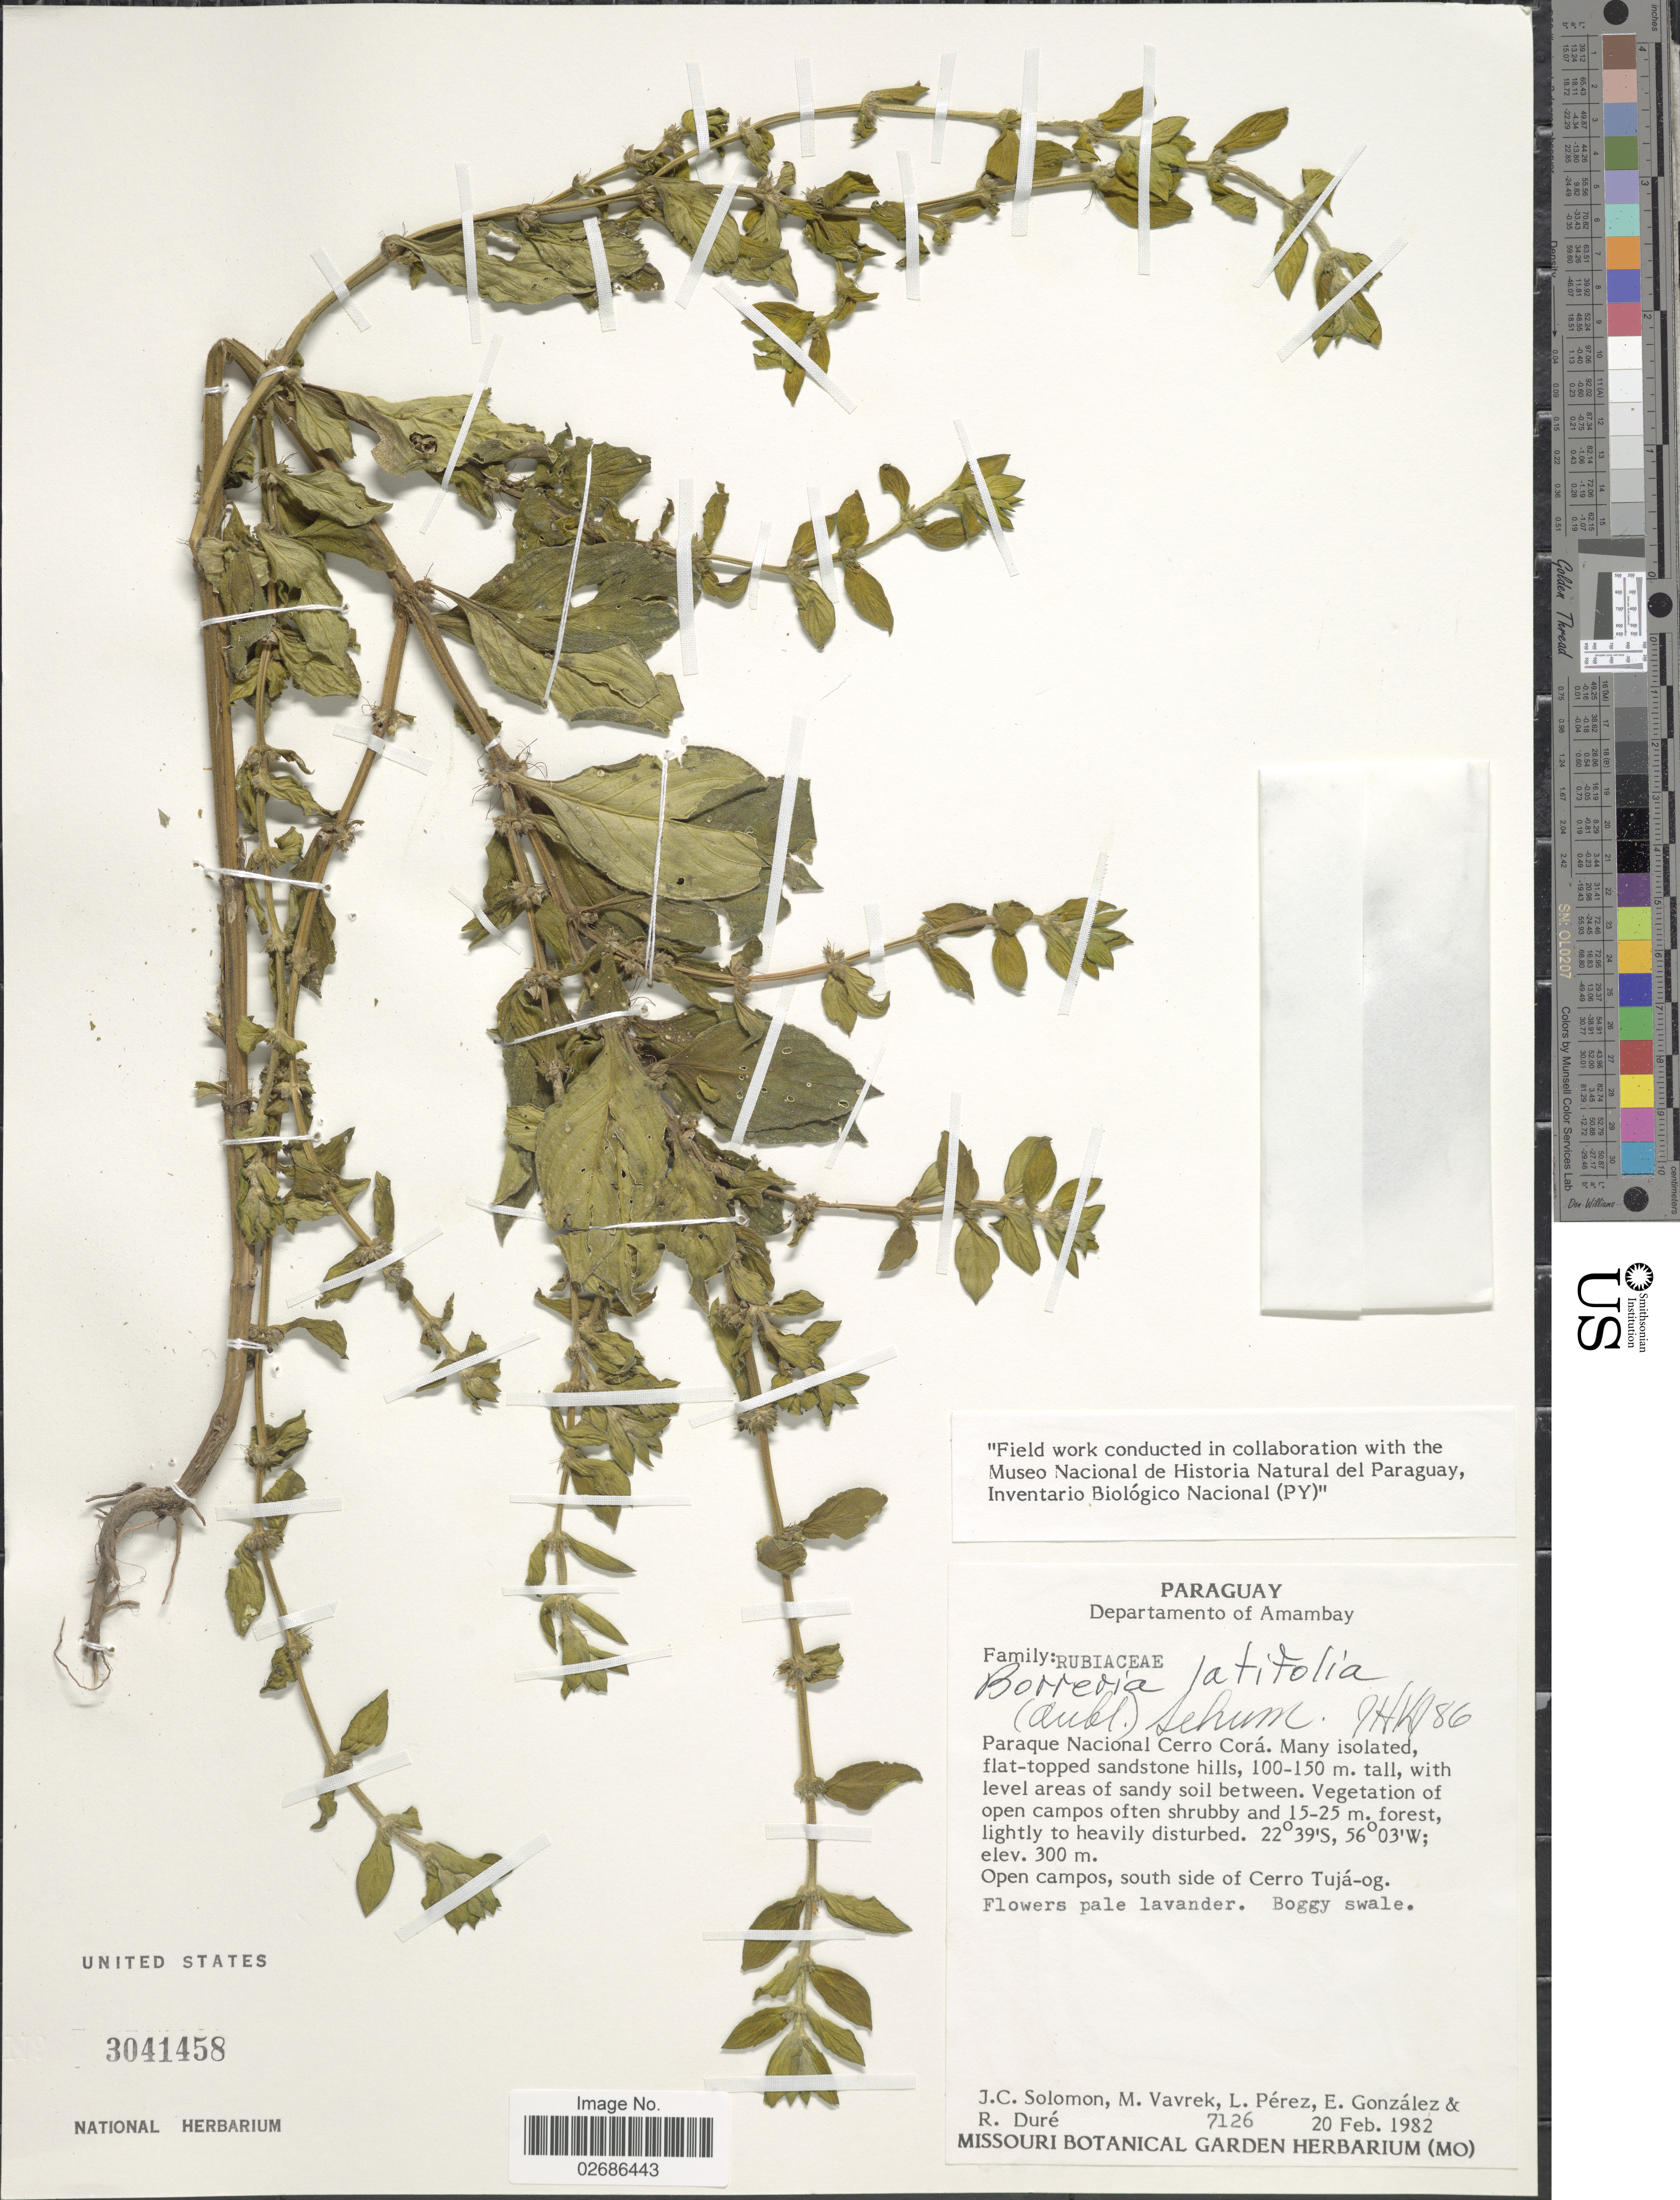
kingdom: Plantae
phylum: Tracheophyta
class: Magnoliopsida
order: Gentianales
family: Rubiaceae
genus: Borreria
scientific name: Borreria latifolia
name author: (Aubl.) K. Schum.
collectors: J. C. Solomon, M. Vavrek, L. Pérez, E. González & R. Duré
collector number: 7126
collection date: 1982-02-20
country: Paraguay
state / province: Amambay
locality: Departamento of Amambay, Paraque Nacional Cerro Cora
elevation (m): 300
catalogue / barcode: US 3041458